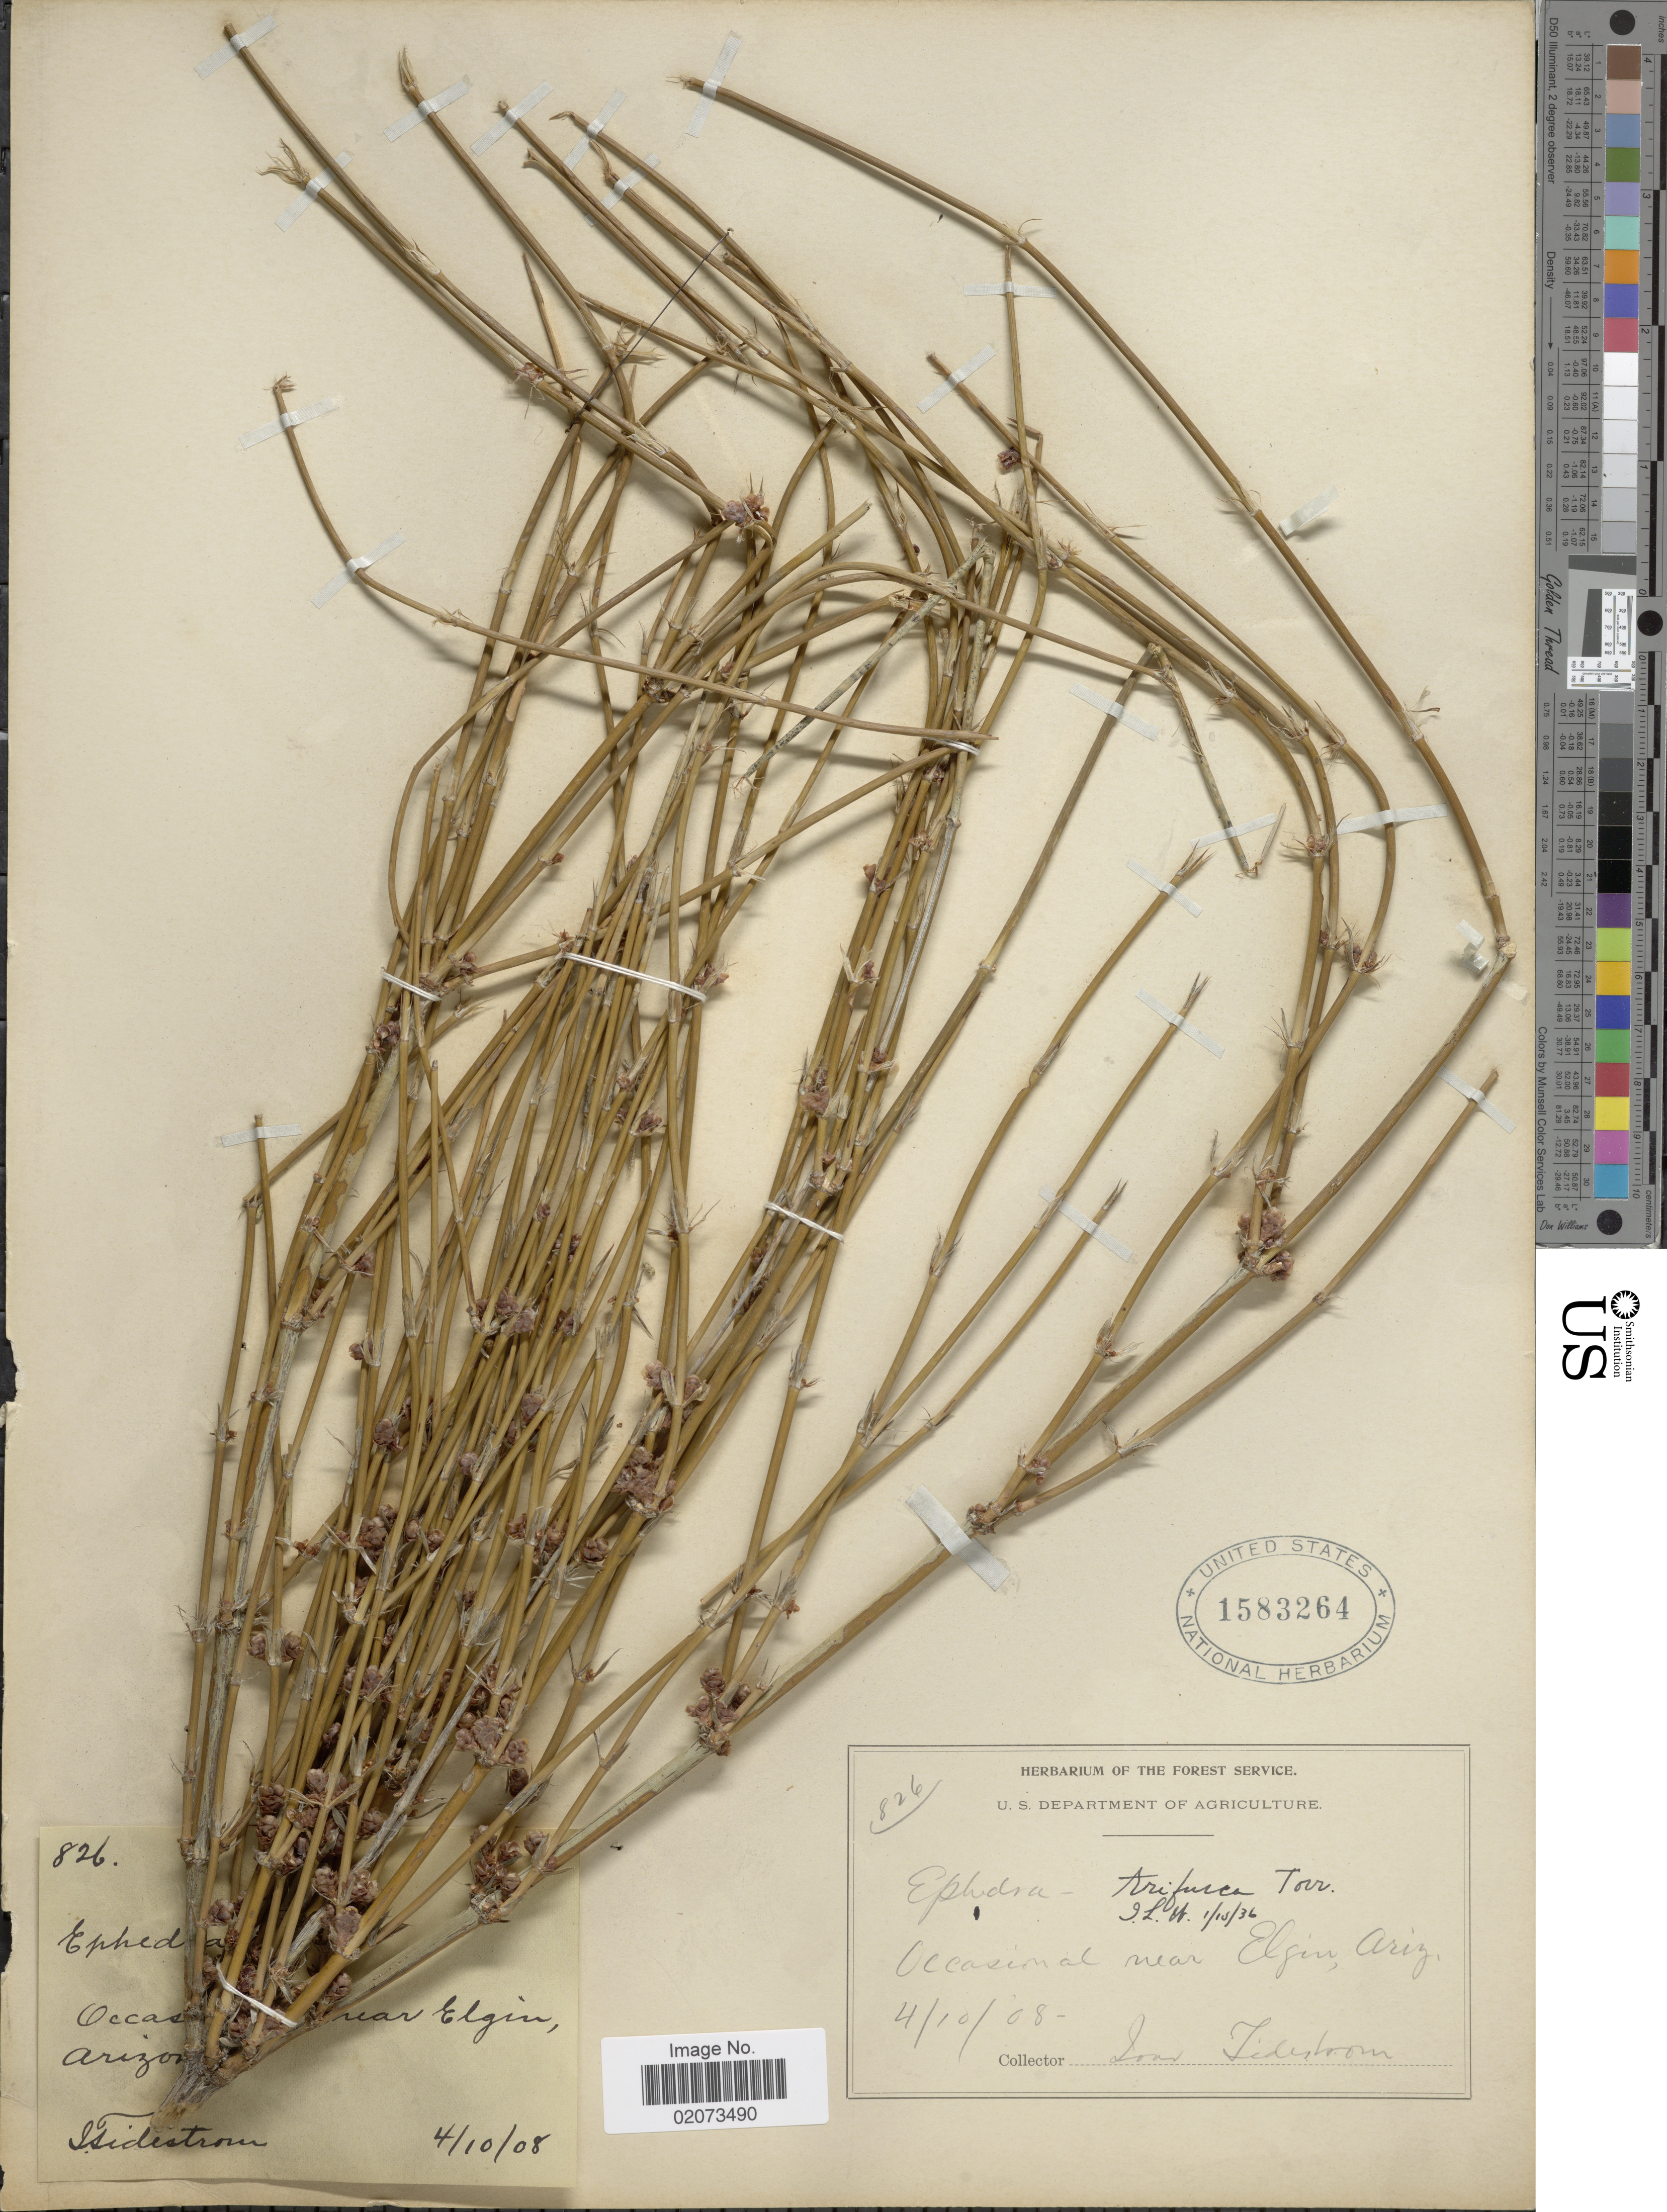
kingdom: Plantae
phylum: Tracheophyta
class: Gnetopsida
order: Ephedrales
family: Ephedraceae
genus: Ephedra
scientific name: Ephedra trifurca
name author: Torr. ex S. Watson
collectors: I. F. Tidestrom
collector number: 826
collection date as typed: Transcribed d/m/y: 10/4/8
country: United States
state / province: Arizona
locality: Ariz. Occ. near Elgin, Arizona.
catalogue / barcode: US 1583264